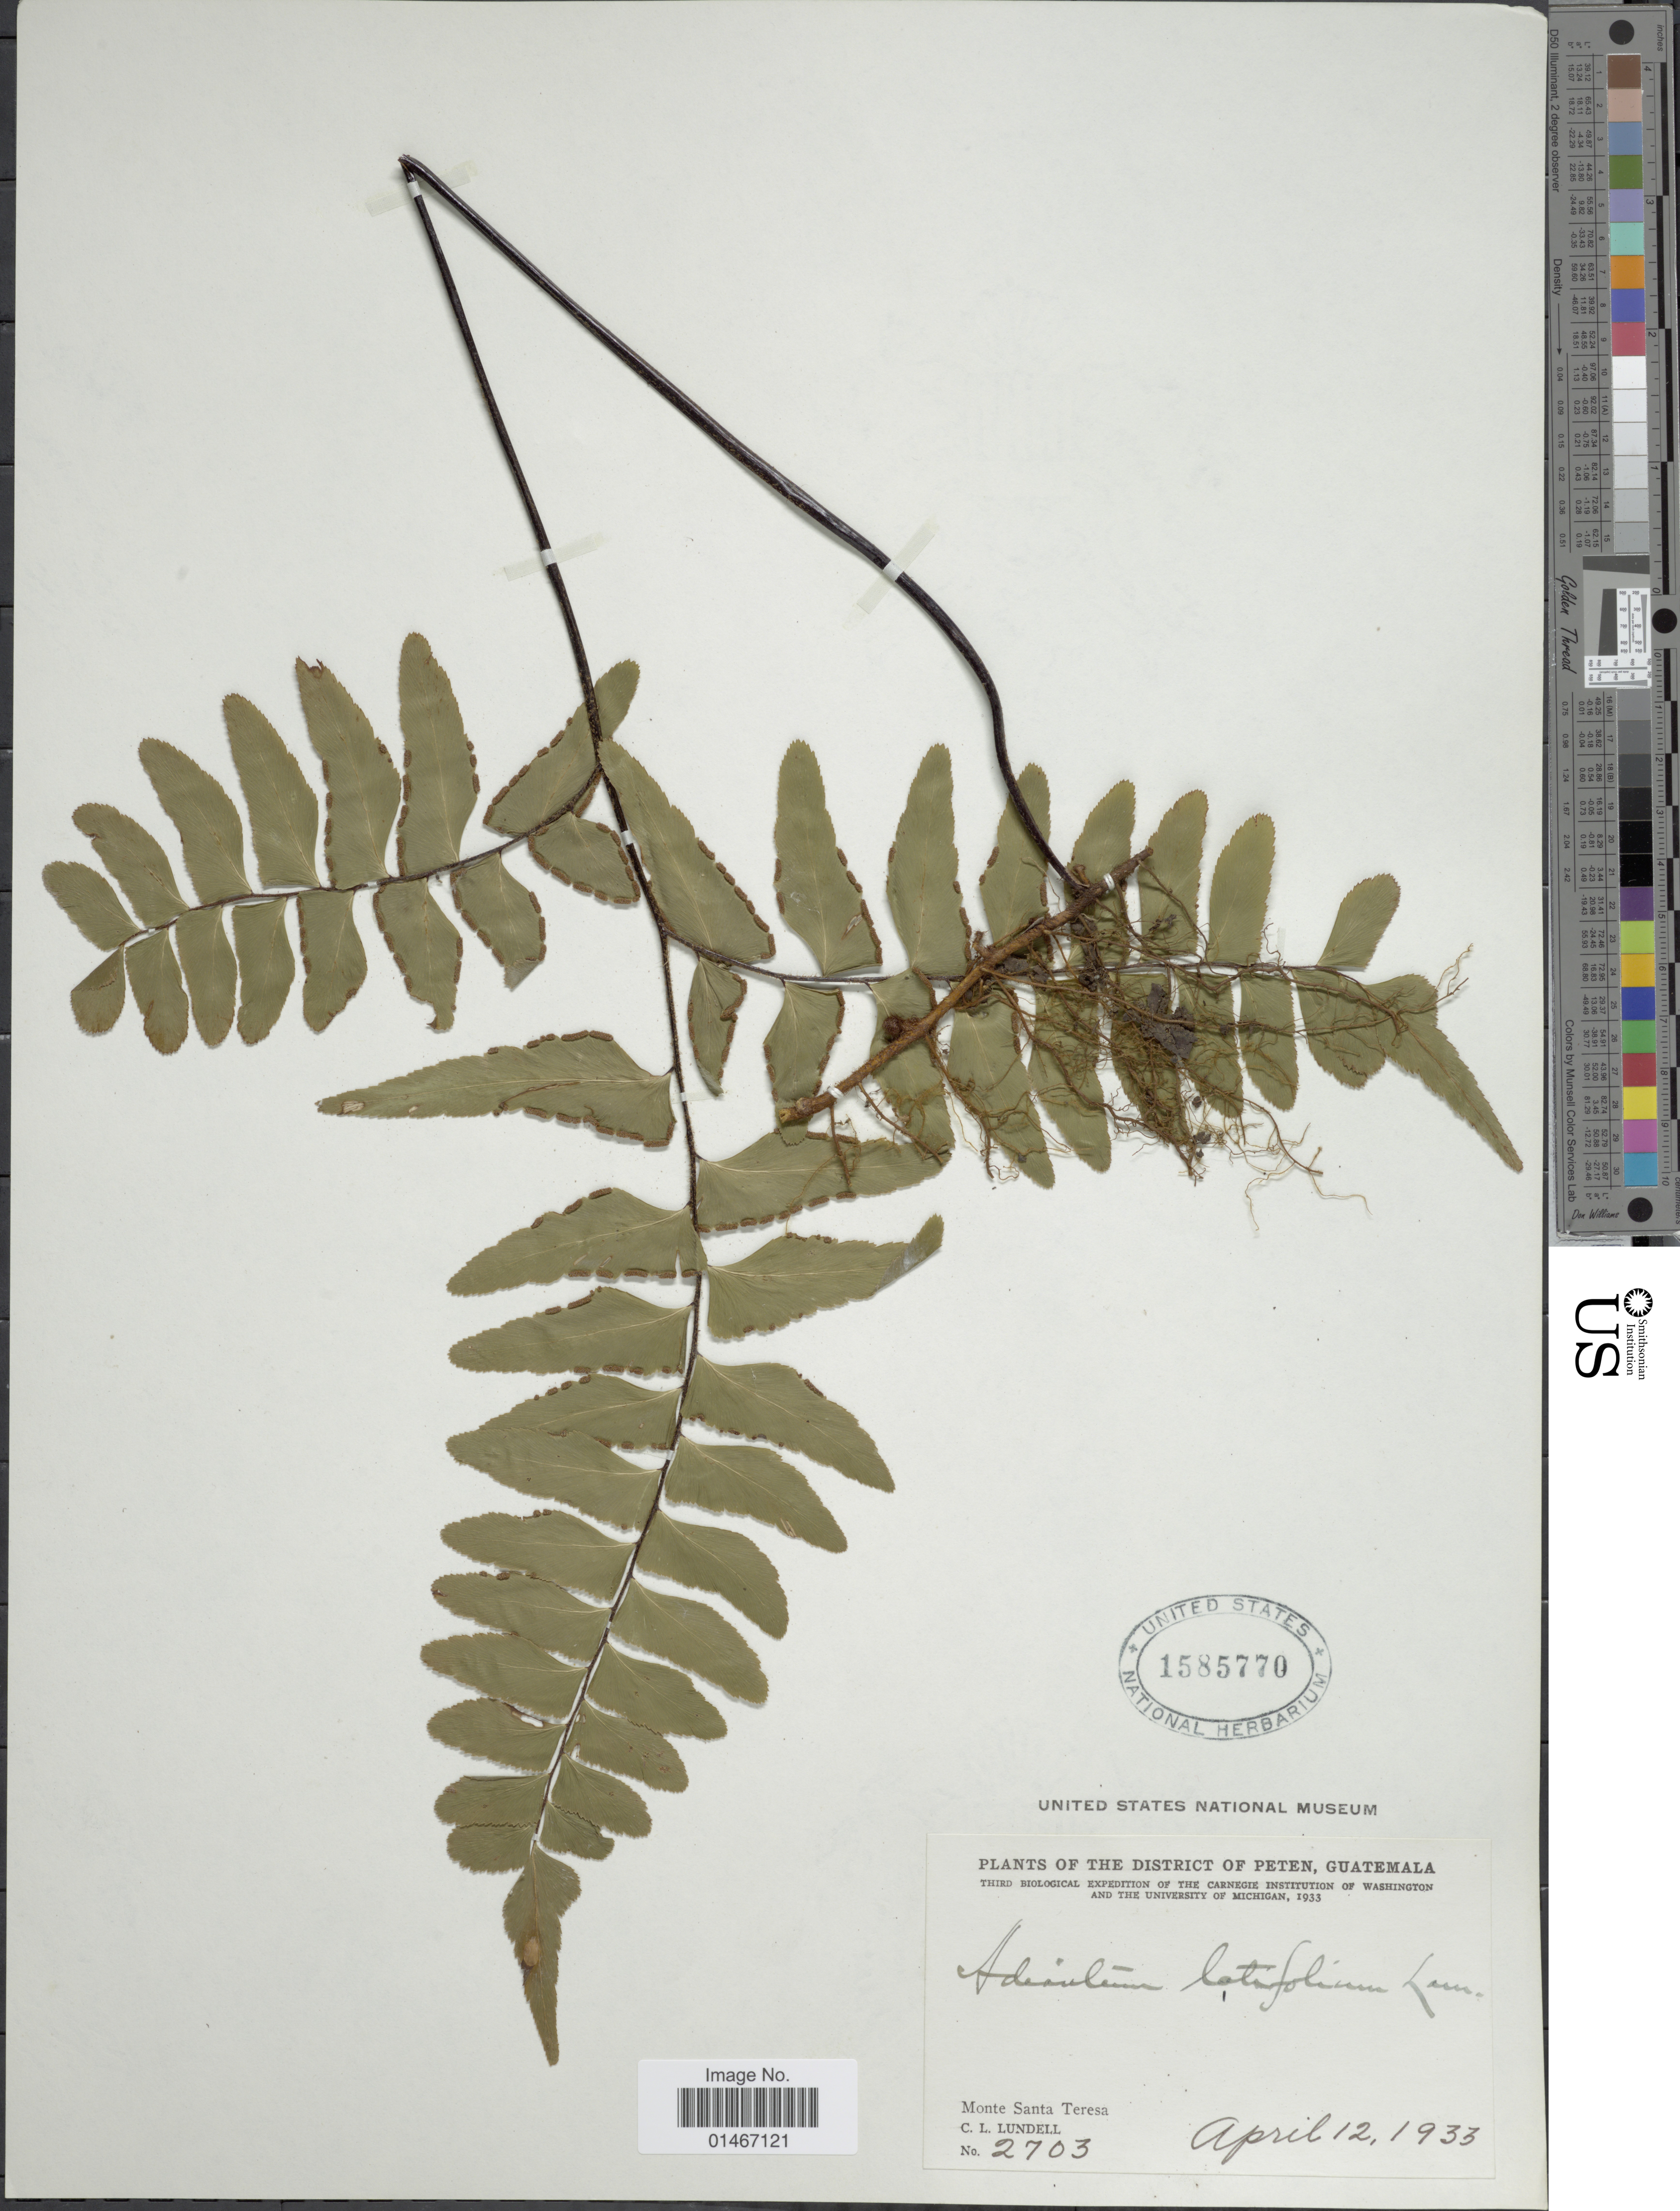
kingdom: Plantae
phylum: Tracheophyta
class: Polypodiopsida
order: Polypodiales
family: Pteridaceae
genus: Adiantum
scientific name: Adiantum latifolium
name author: Lam.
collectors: C. L. Lundell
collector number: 2703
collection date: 1933-04-12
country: Guatemala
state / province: El Petén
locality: The District of Peten. Monte Santa Teresa.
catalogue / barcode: US 1585770